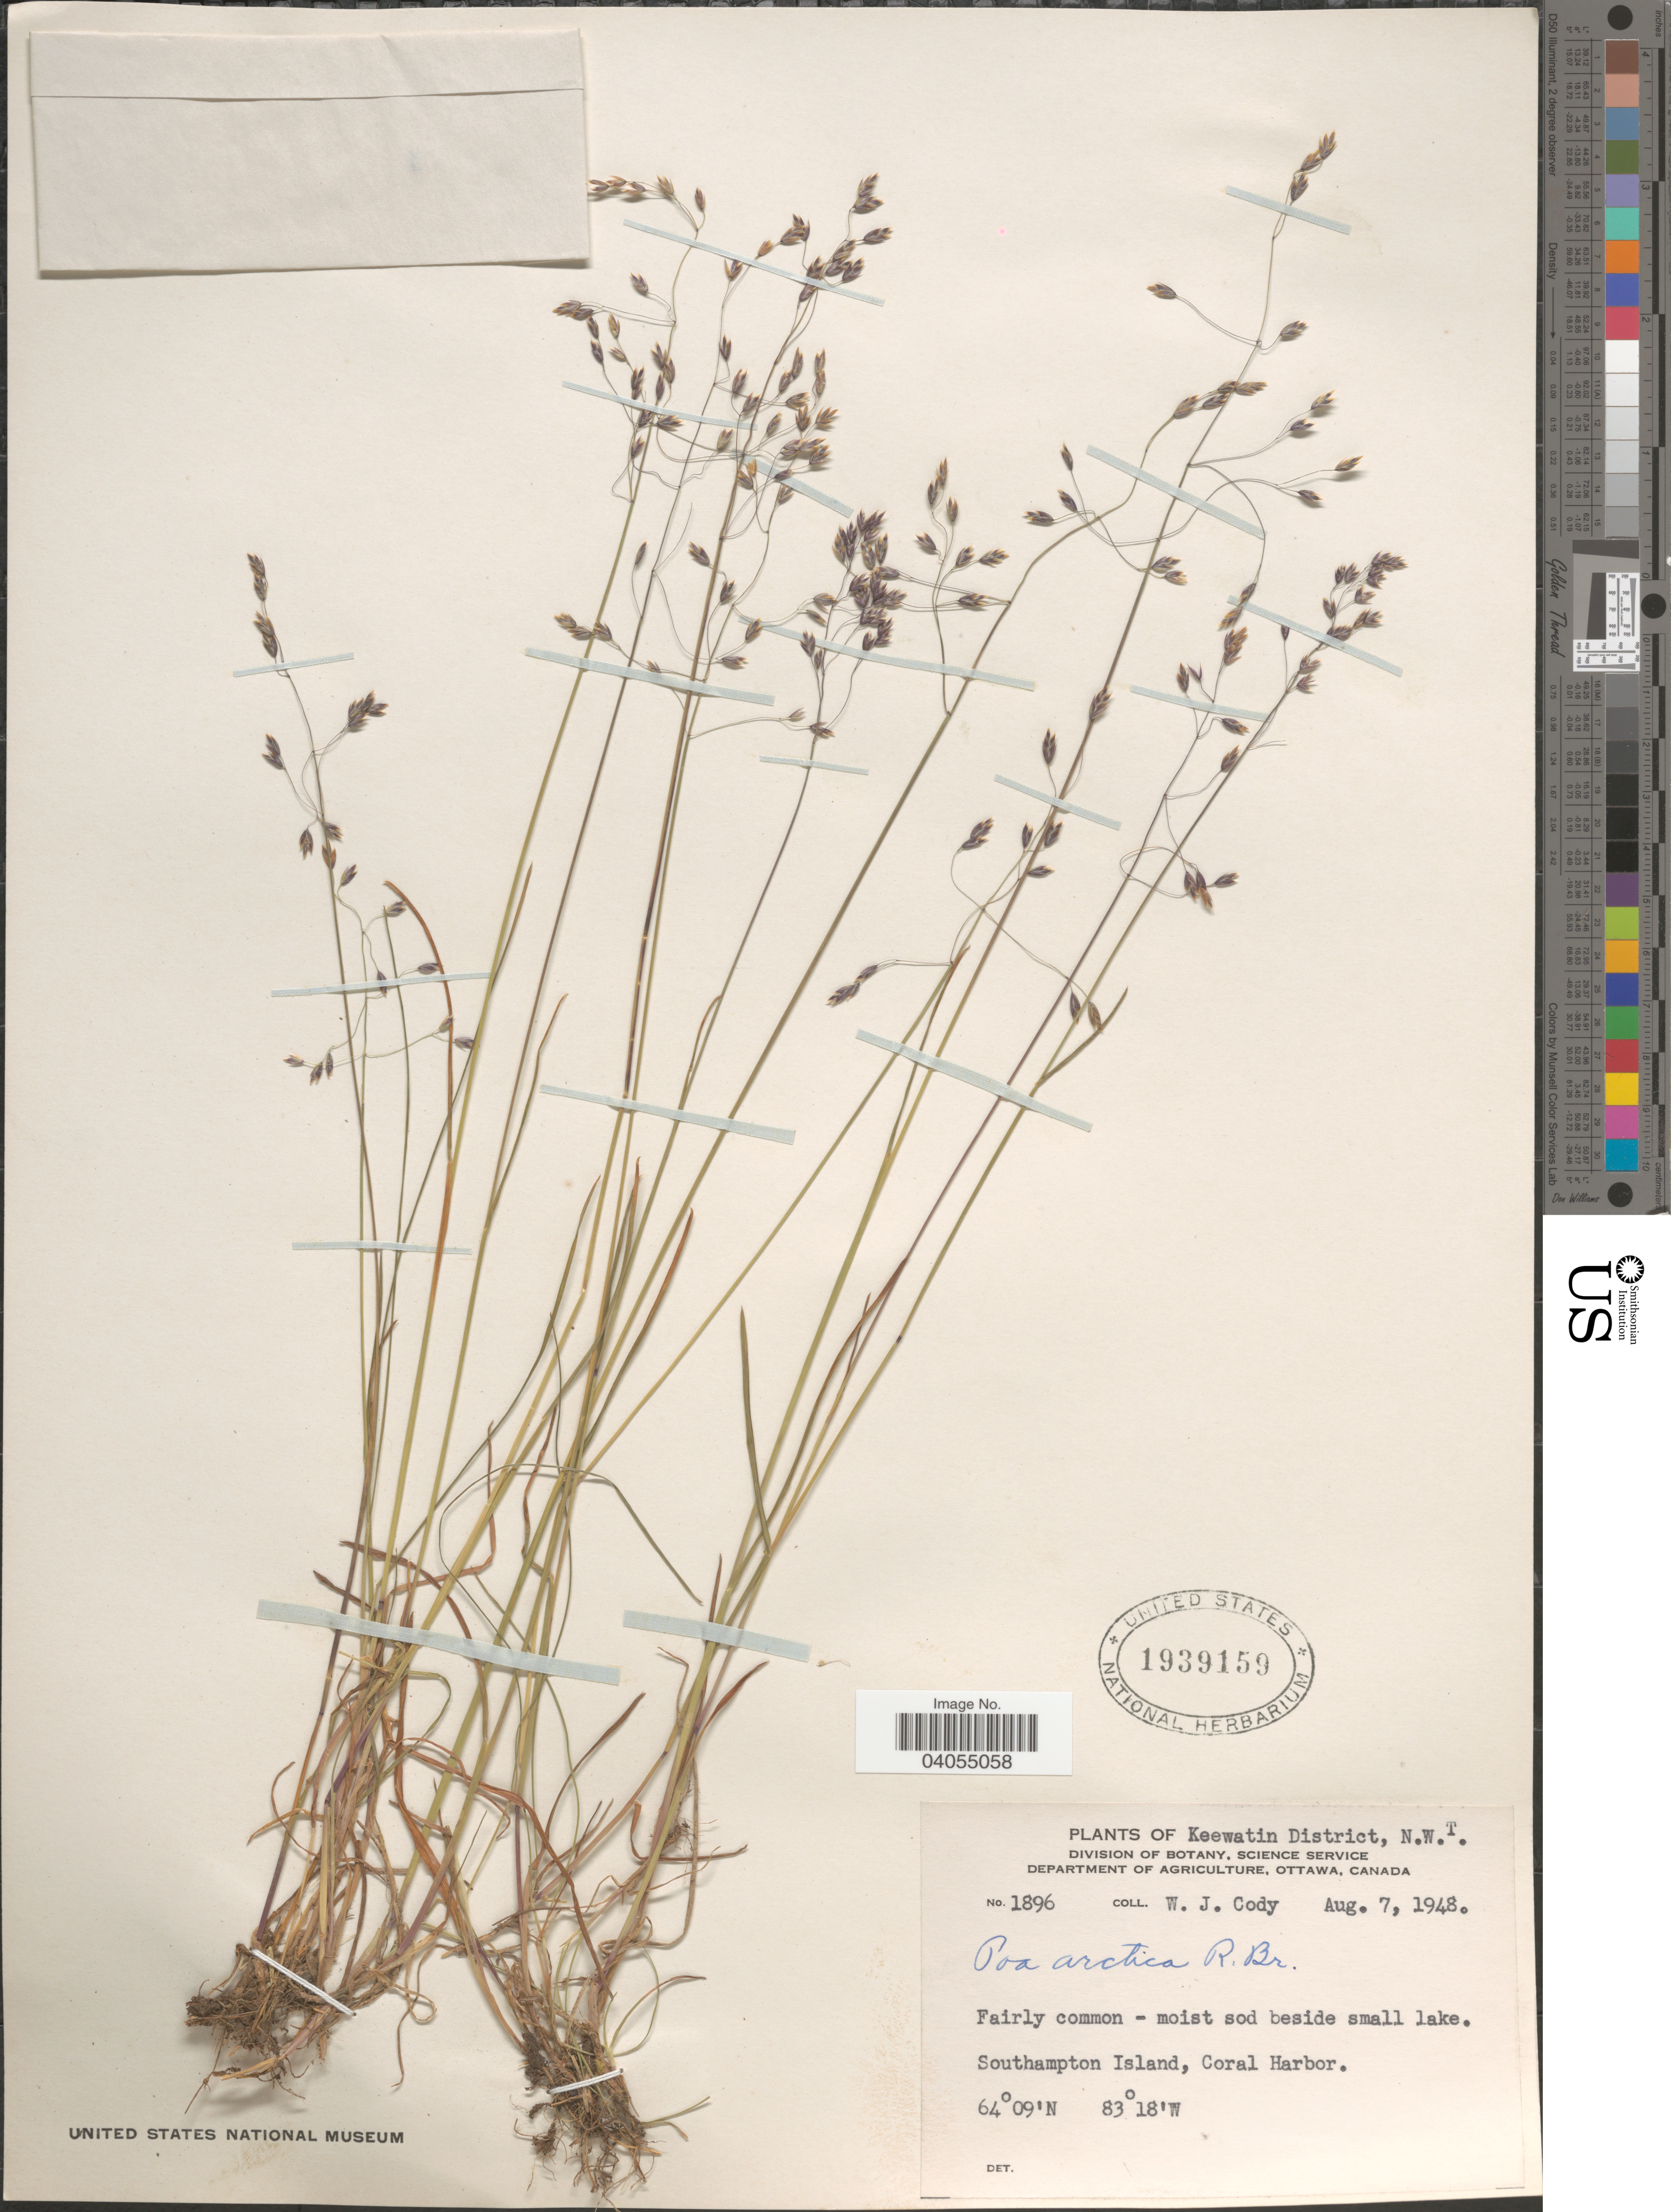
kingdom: Plantae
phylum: Tracheophyta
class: Liliopsida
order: Poales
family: Poaceae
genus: Poa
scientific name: Poa arctica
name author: R. Br.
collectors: W. Cody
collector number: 1896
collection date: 1948-08-07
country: Canada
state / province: Northwest Territories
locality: Keewatin District. Southampton Island, Coral Harbor.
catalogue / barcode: US 1939159